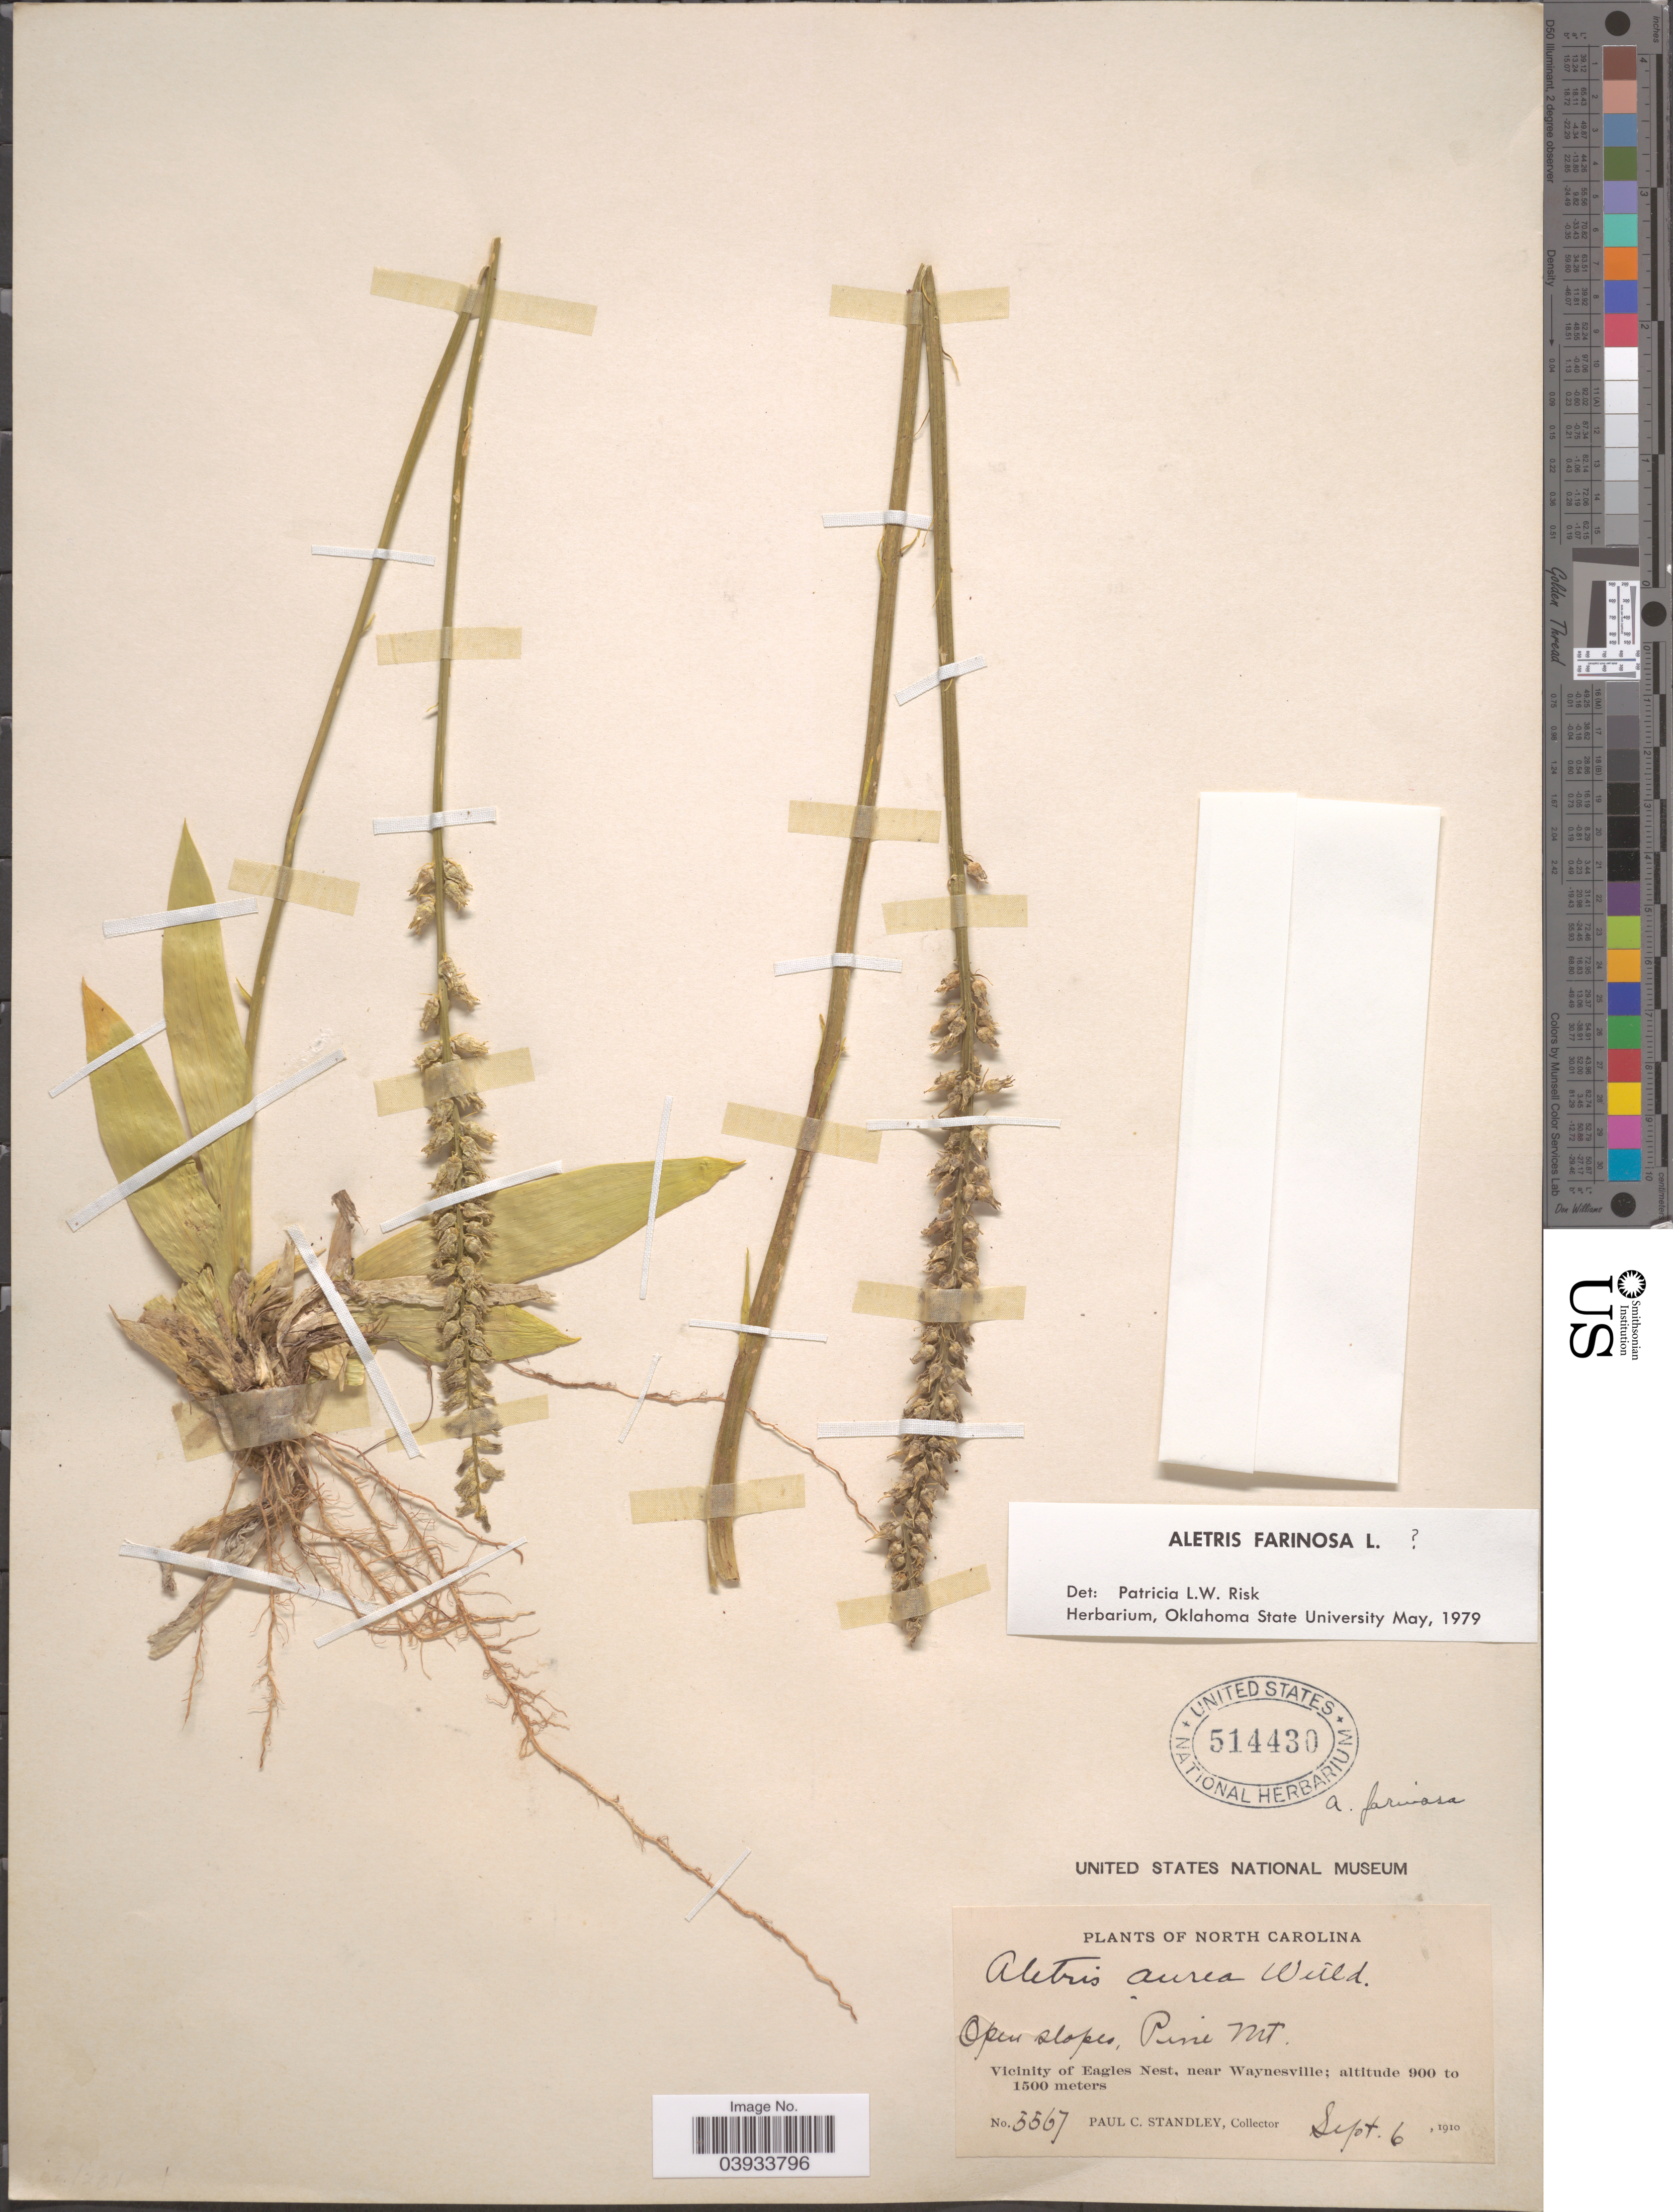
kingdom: Plantae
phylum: Tracheophyta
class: Liliopsida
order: Dioscoreales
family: Nartheciaceae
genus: Aletris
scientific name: Aletris farinosa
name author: L.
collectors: P. C. Standley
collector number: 5567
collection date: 1910-09-06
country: United States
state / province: North Carolina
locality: Pine Mt. Vicinity of Eagles Nest, near Waynesville.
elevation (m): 900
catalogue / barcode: US 514430